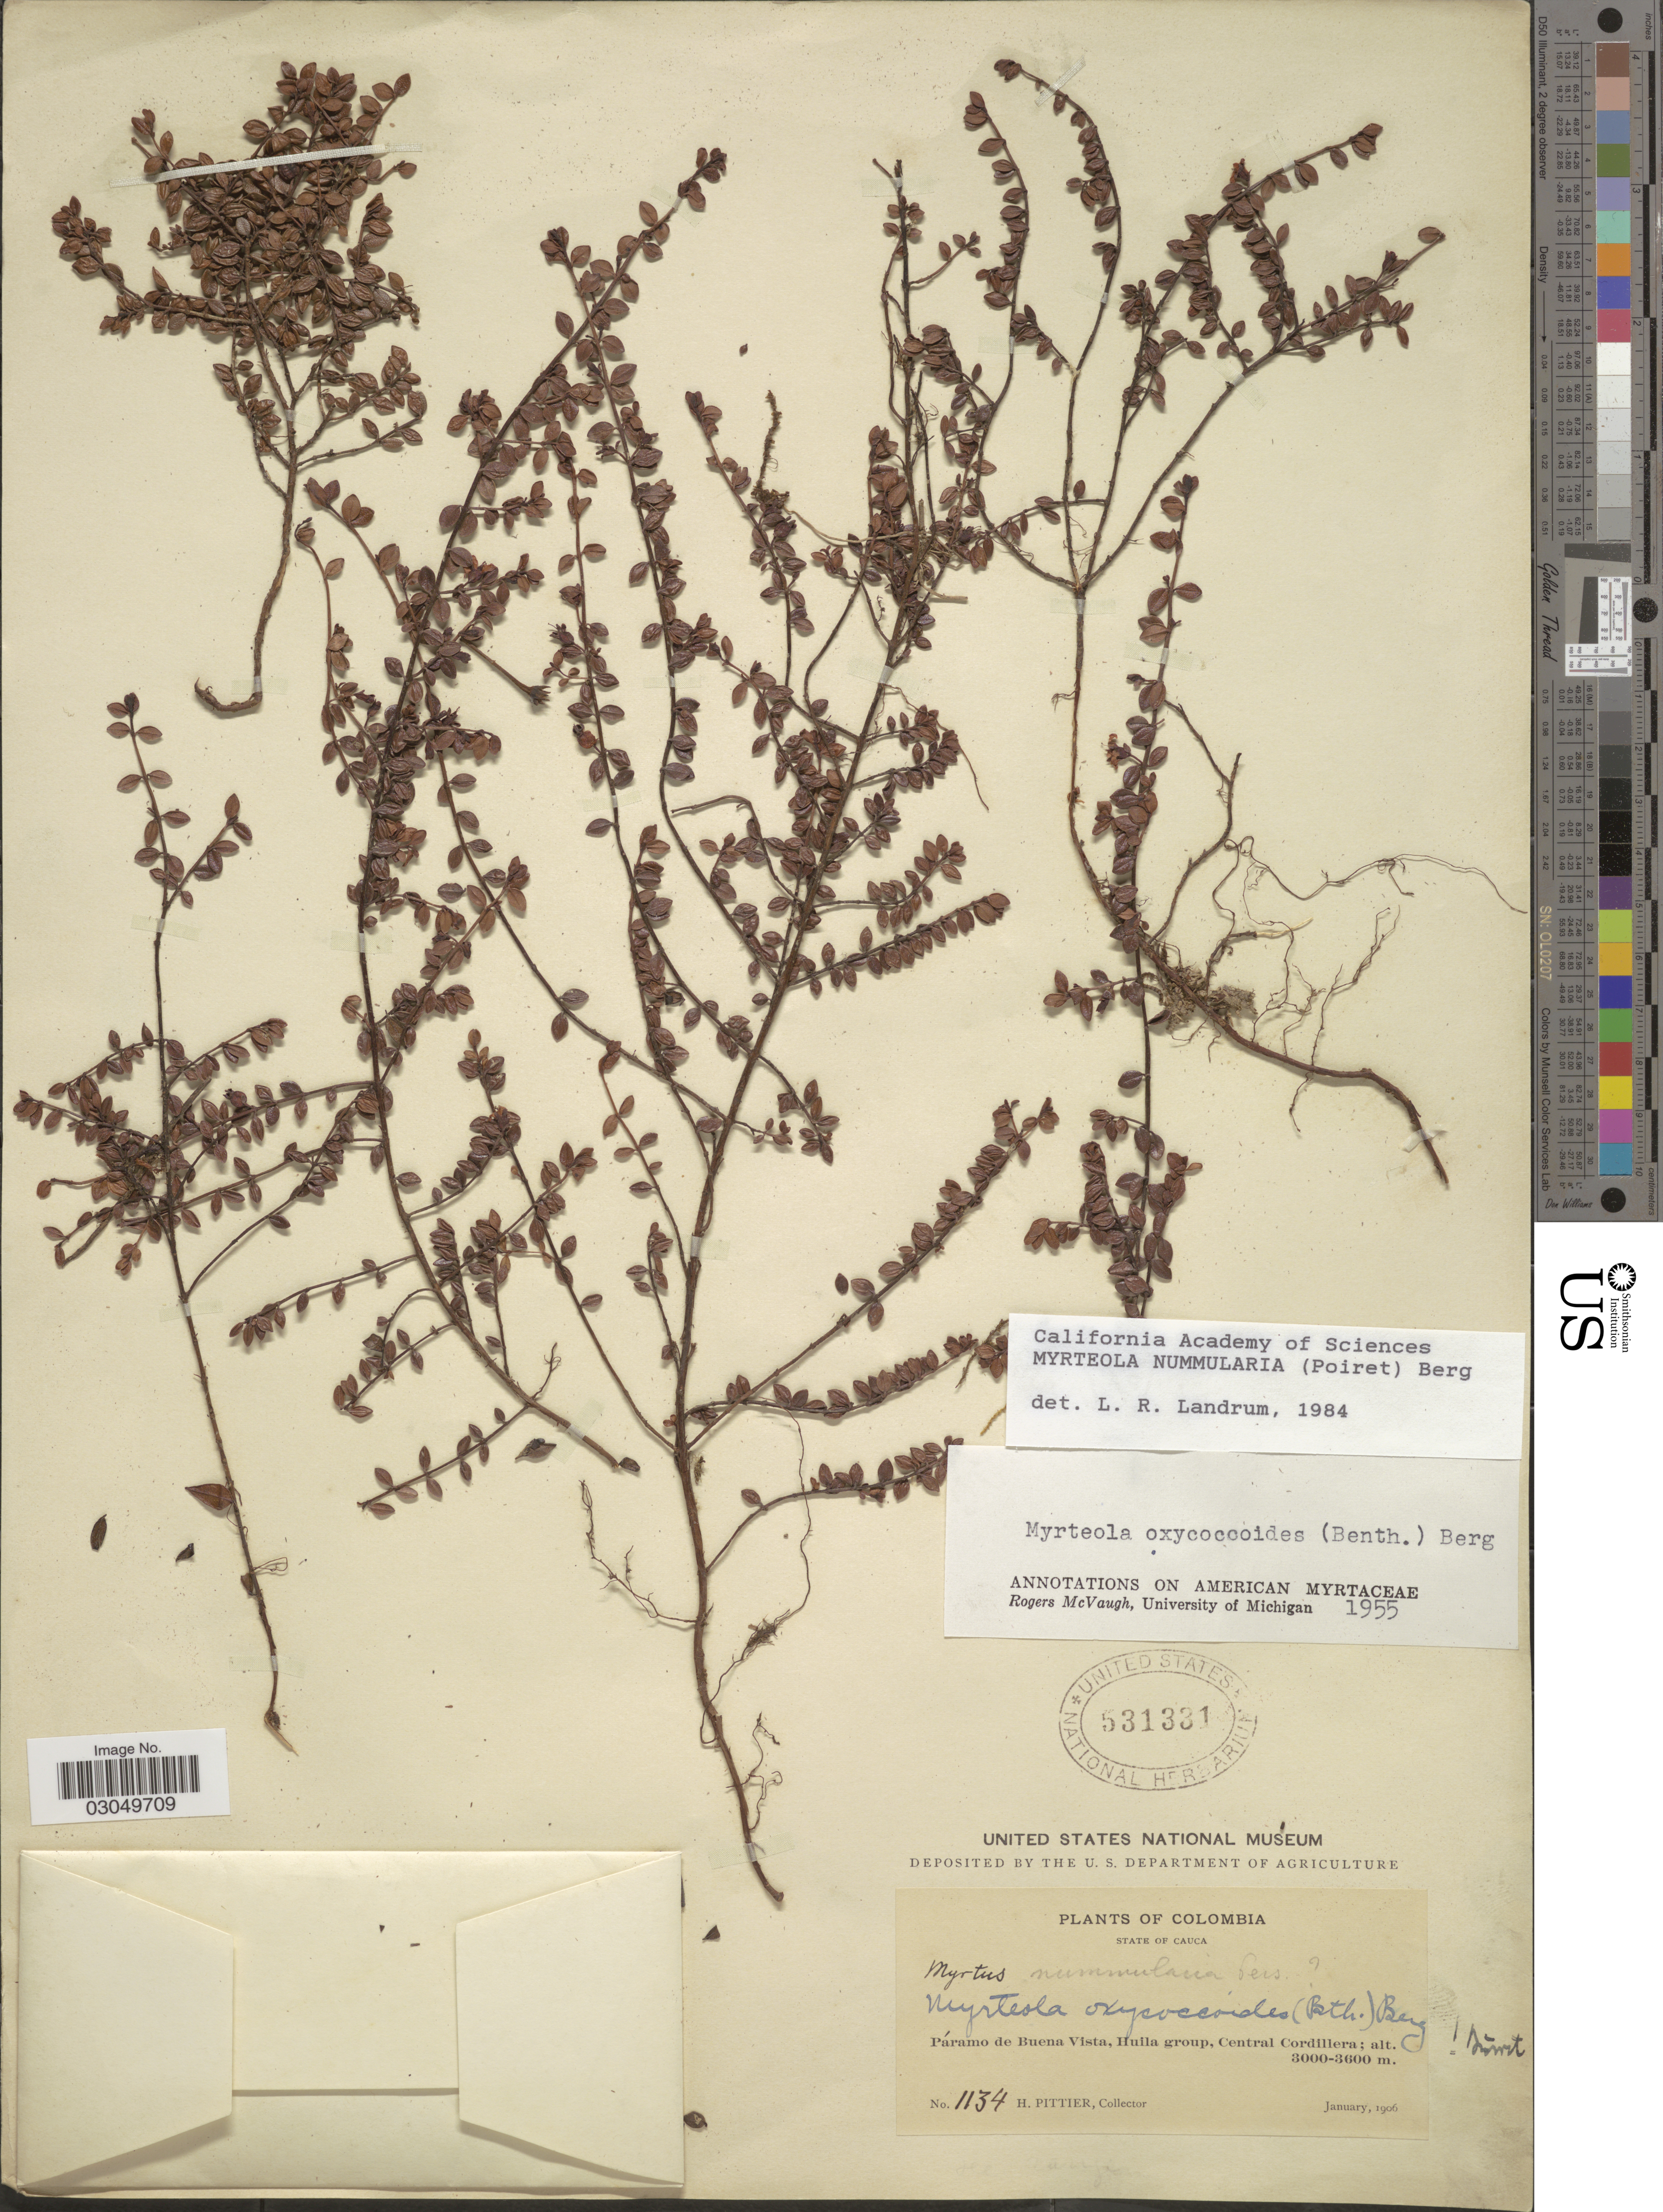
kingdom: Plantae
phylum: Tracheophyta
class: Magnoliopsida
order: Myrtales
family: Myrtaceae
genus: Myrteola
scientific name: Myrteola nummularia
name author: (Lam.) O. Berg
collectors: H. F. Pittier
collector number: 1134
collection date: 1906-01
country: Colombia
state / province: Cauca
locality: Páramo de Buena Vista, Huila group, Central Cordillera.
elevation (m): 3000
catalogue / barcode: US 531331